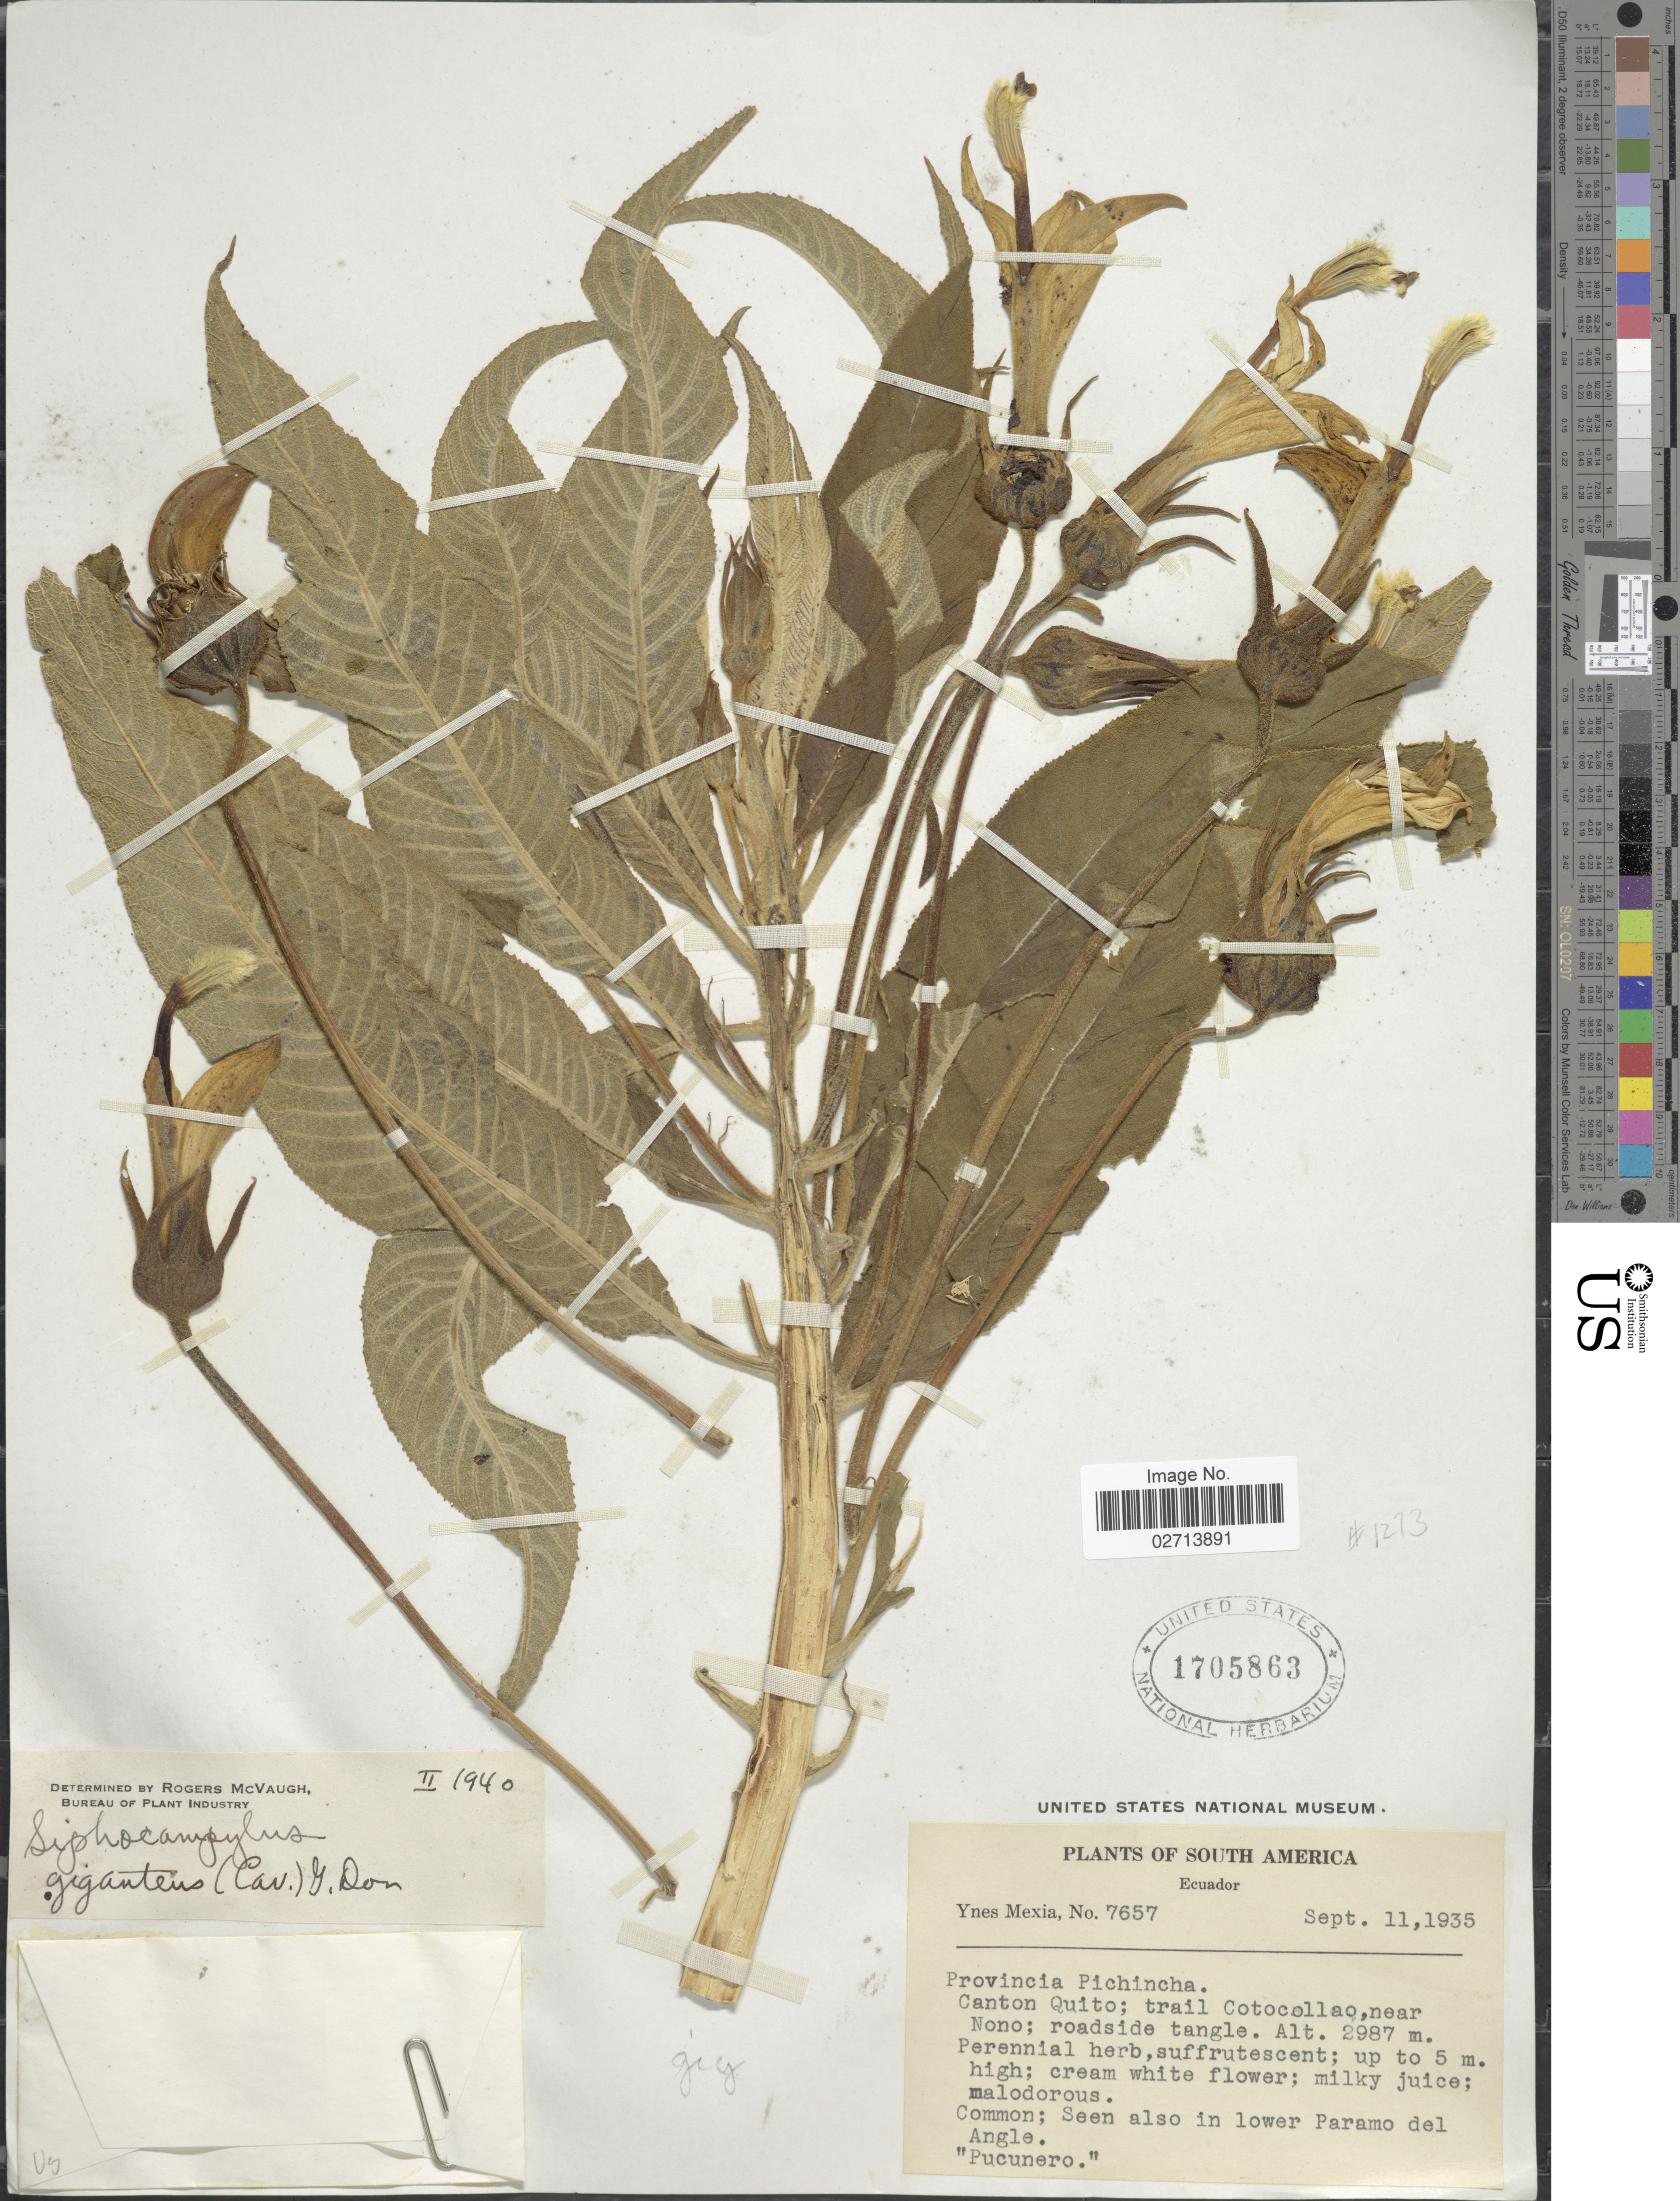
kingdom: Plantae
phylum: Tracheophyta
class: Magnoliopsida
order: Asterales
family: Campanulaceae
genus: Siphocampylus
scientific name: Siphocampylus giganteus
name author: (Cav.) G. Don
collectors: Y. Mexia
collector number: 7657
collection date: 1935-09-11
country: Ecuador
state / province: Pichincha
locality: Canton Quito: trail Cotocollaeo, near Nono; roadside tangle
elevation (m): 2987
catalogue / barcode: US 1705863